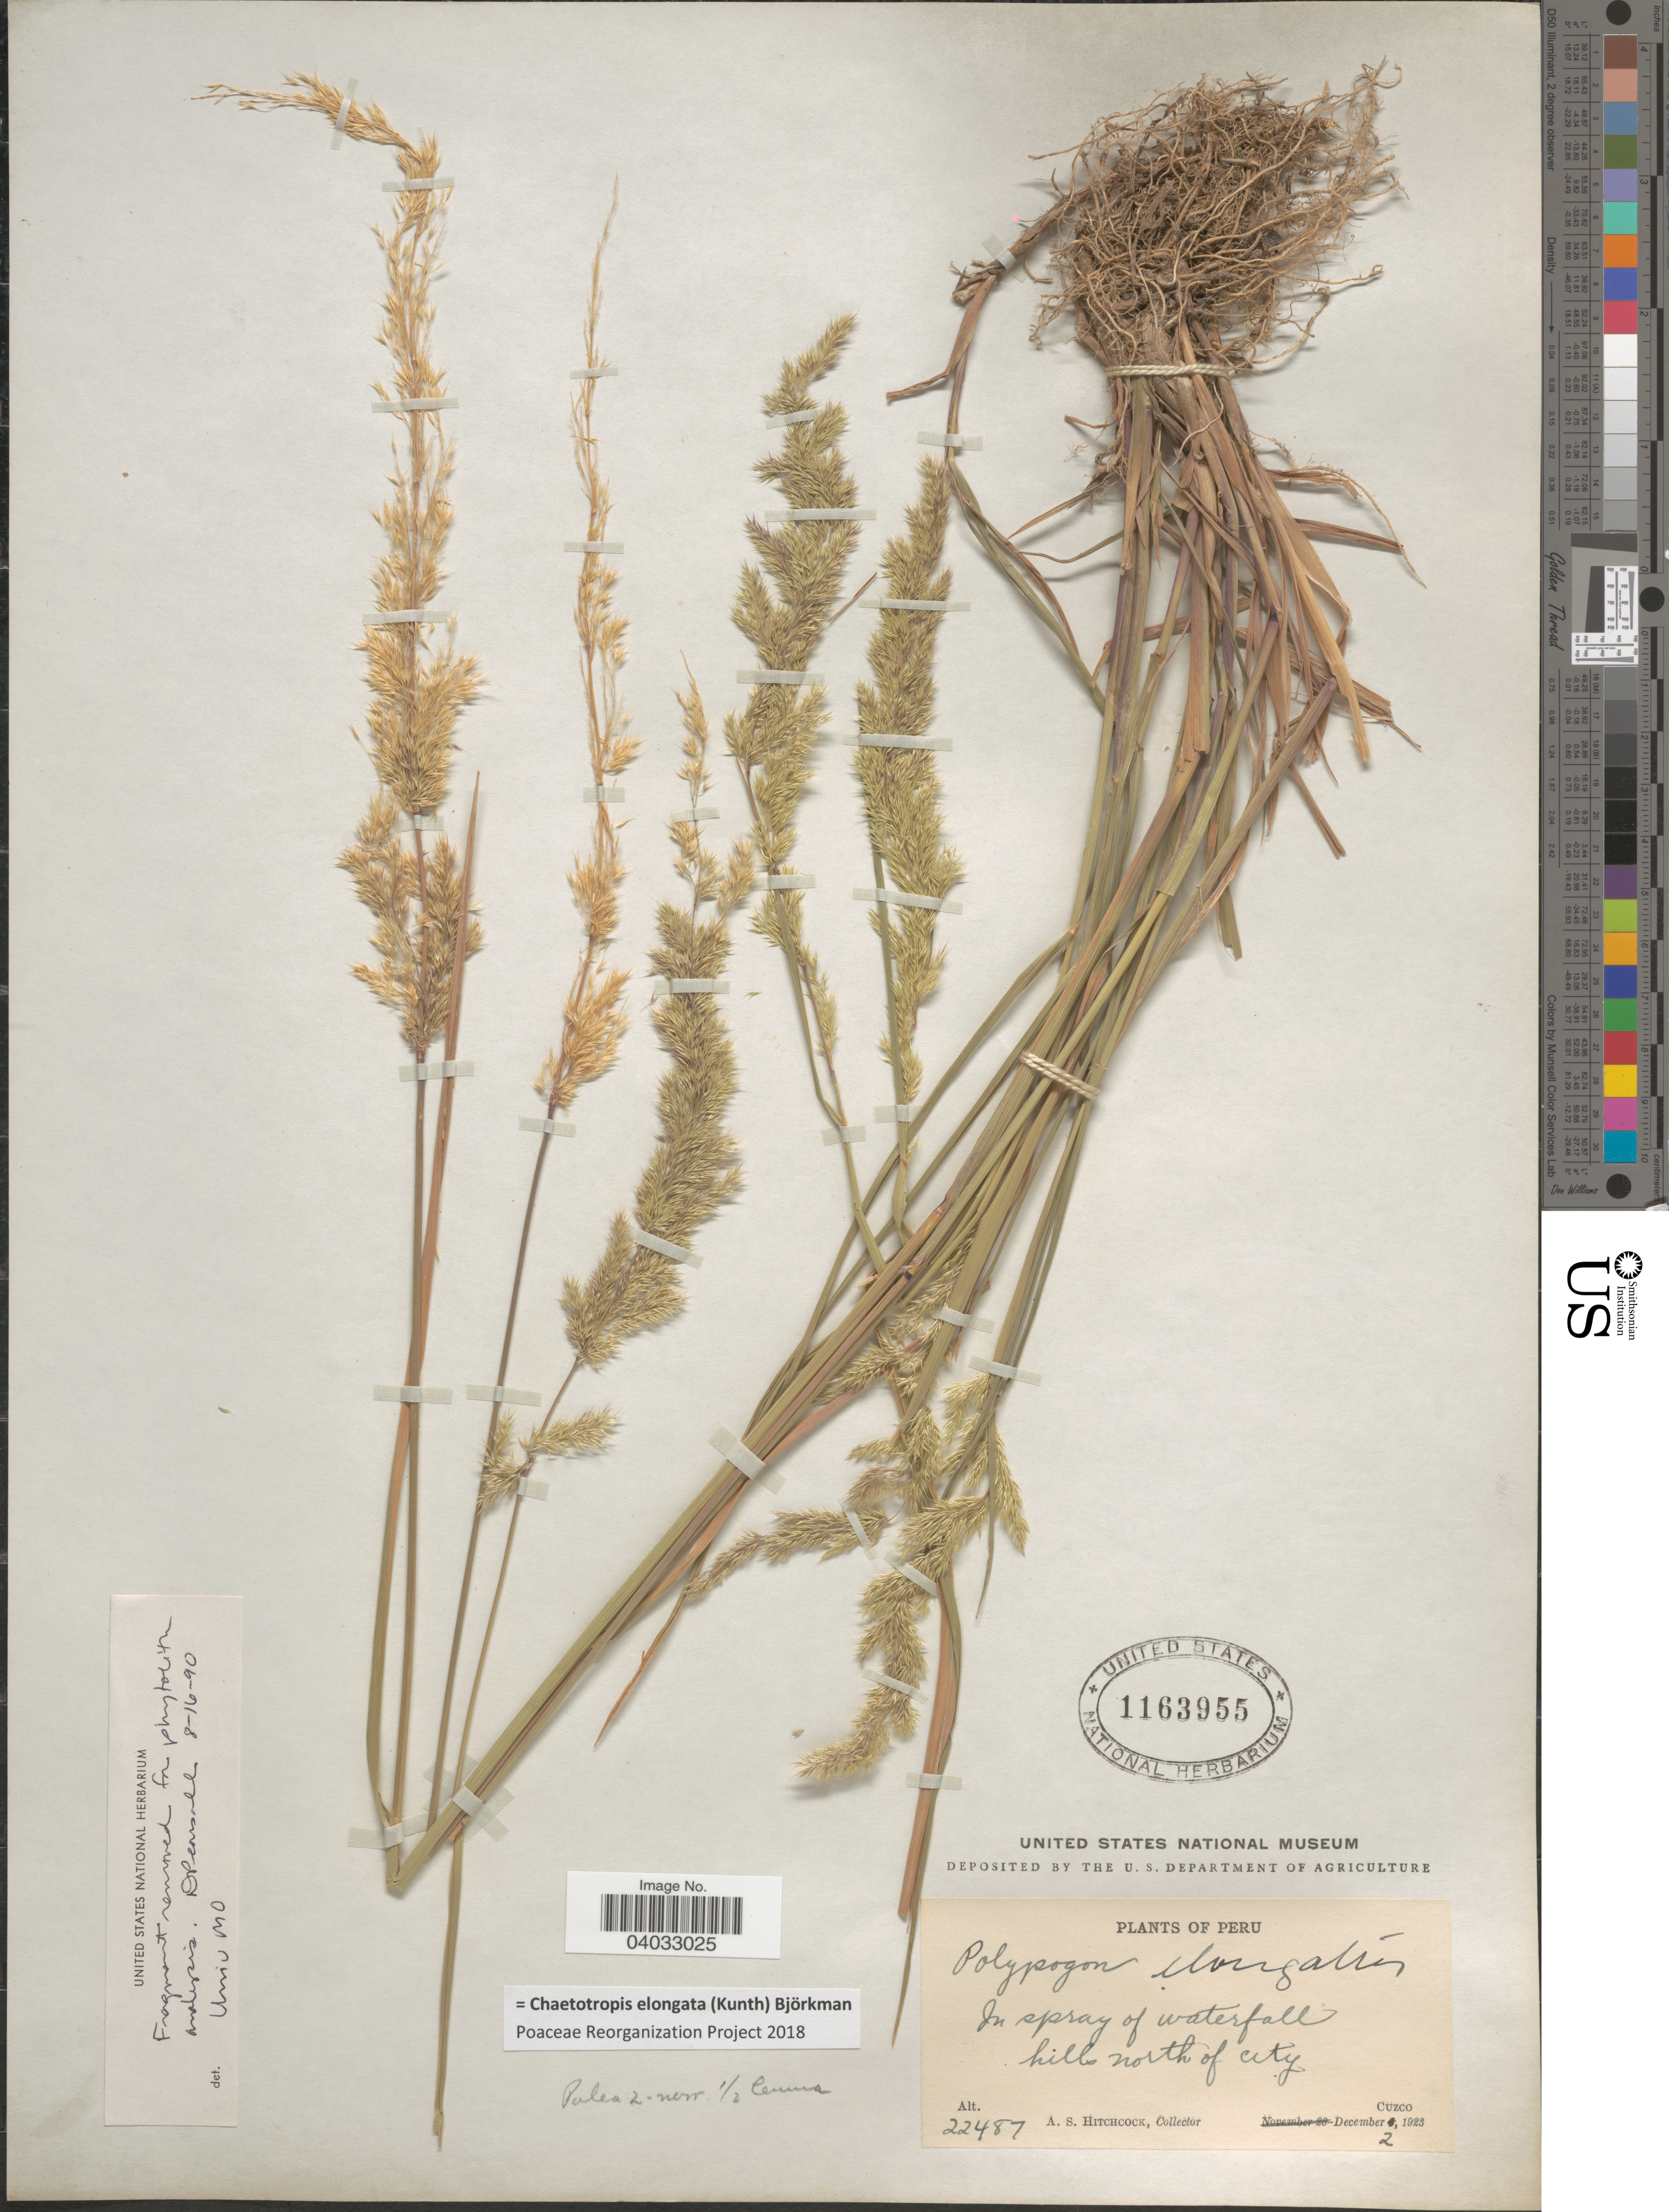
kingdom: Plantae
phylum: Tracheophyta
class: Liliopsida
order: Poales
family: Poaceae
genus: Chaetotropis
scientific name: Chaetotropis elongata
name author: (Kunth) Björkman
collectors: A. S. Hitchcock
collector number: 22487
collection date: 1923-12-02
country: Peru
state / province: Cusco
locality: In spray of waterfall hills north of city. Cuzco.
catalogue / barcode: US 1163955